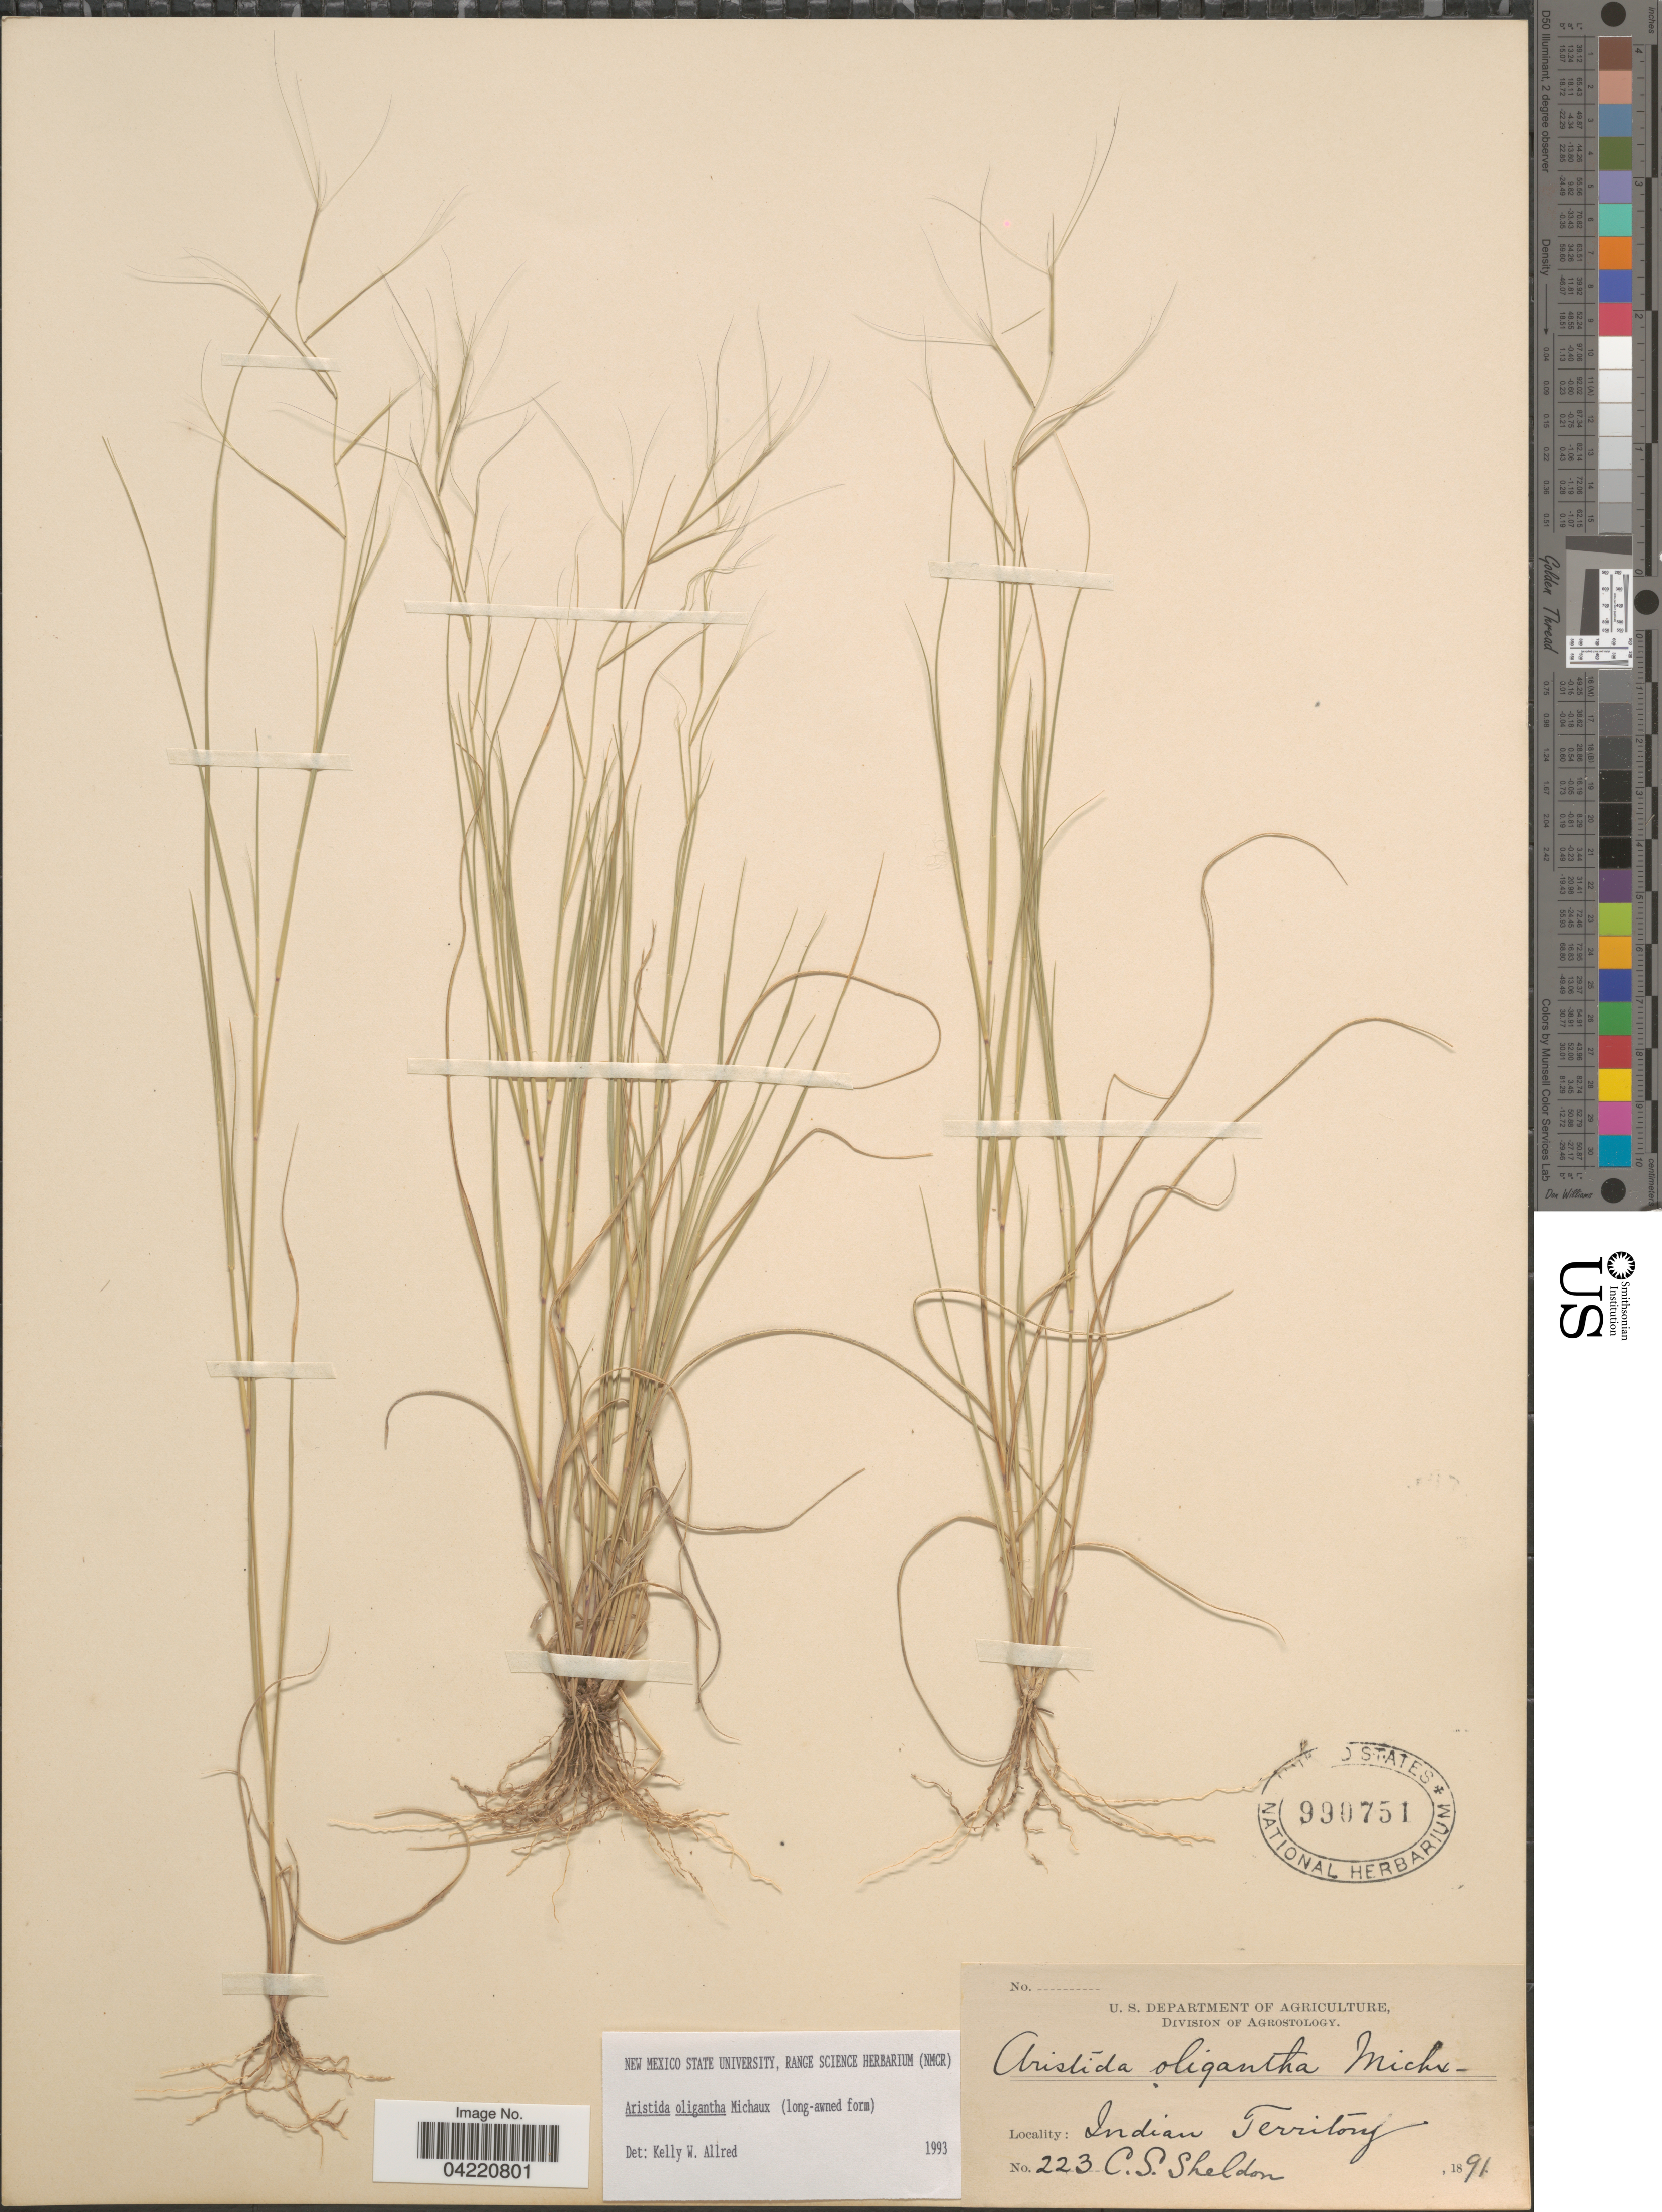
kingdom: Plantae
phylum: Tracheophyta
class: Liliopsida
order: Poales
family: Poaceae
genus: Aristida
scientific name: Aristida oligantha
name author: Michx.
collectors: C. S. Sheldon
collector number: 223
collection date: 1891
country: United States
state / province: Oklahoma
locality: Indian Territory.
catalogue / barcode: US 990751